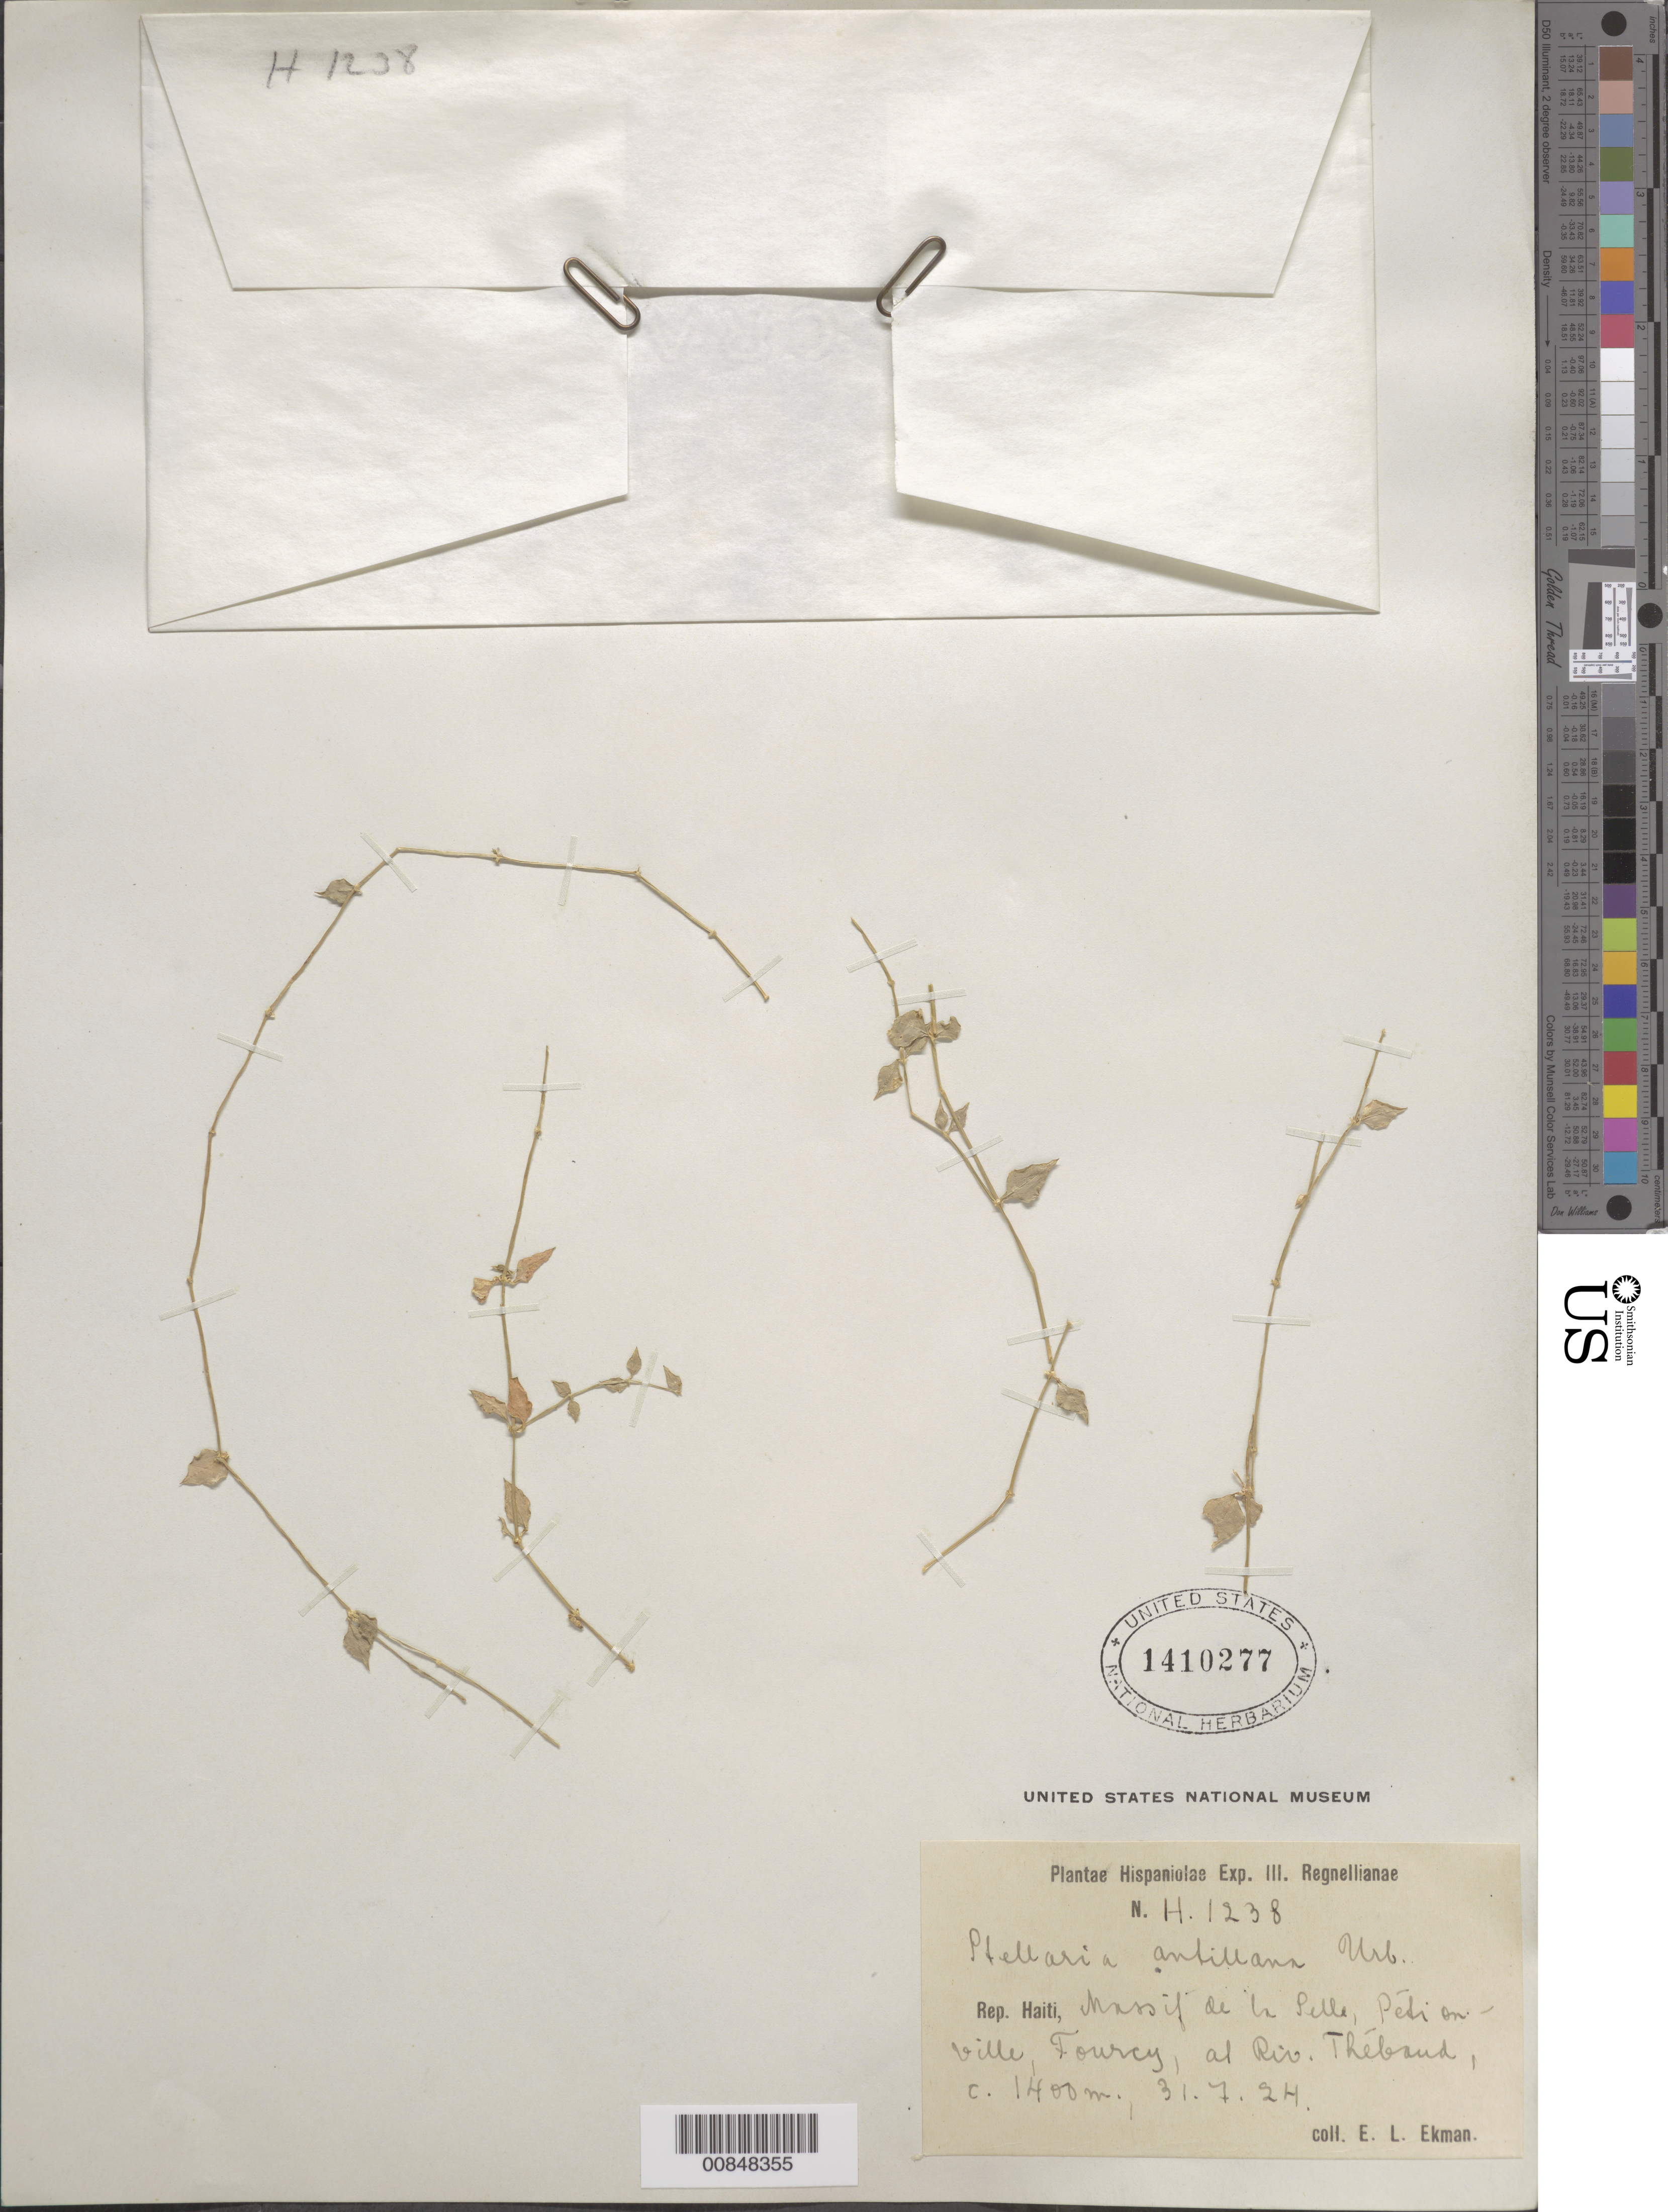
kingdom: Plantae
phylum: Tracheophyta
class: Magnoliopsida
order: Caryophyllales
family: Caryophyllaceae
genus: Stellaria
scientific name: Stellaria antillana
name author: Urb.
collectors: E. L. Ekman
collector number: H 1238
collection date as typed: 31 Jul 1924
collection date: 1924-07-31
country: Haiti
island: Hispaniola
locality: Massif de la Selle, Pétionville, Fourcy, Riv. Thébaud.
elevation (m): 1400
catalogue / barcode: US 1410277